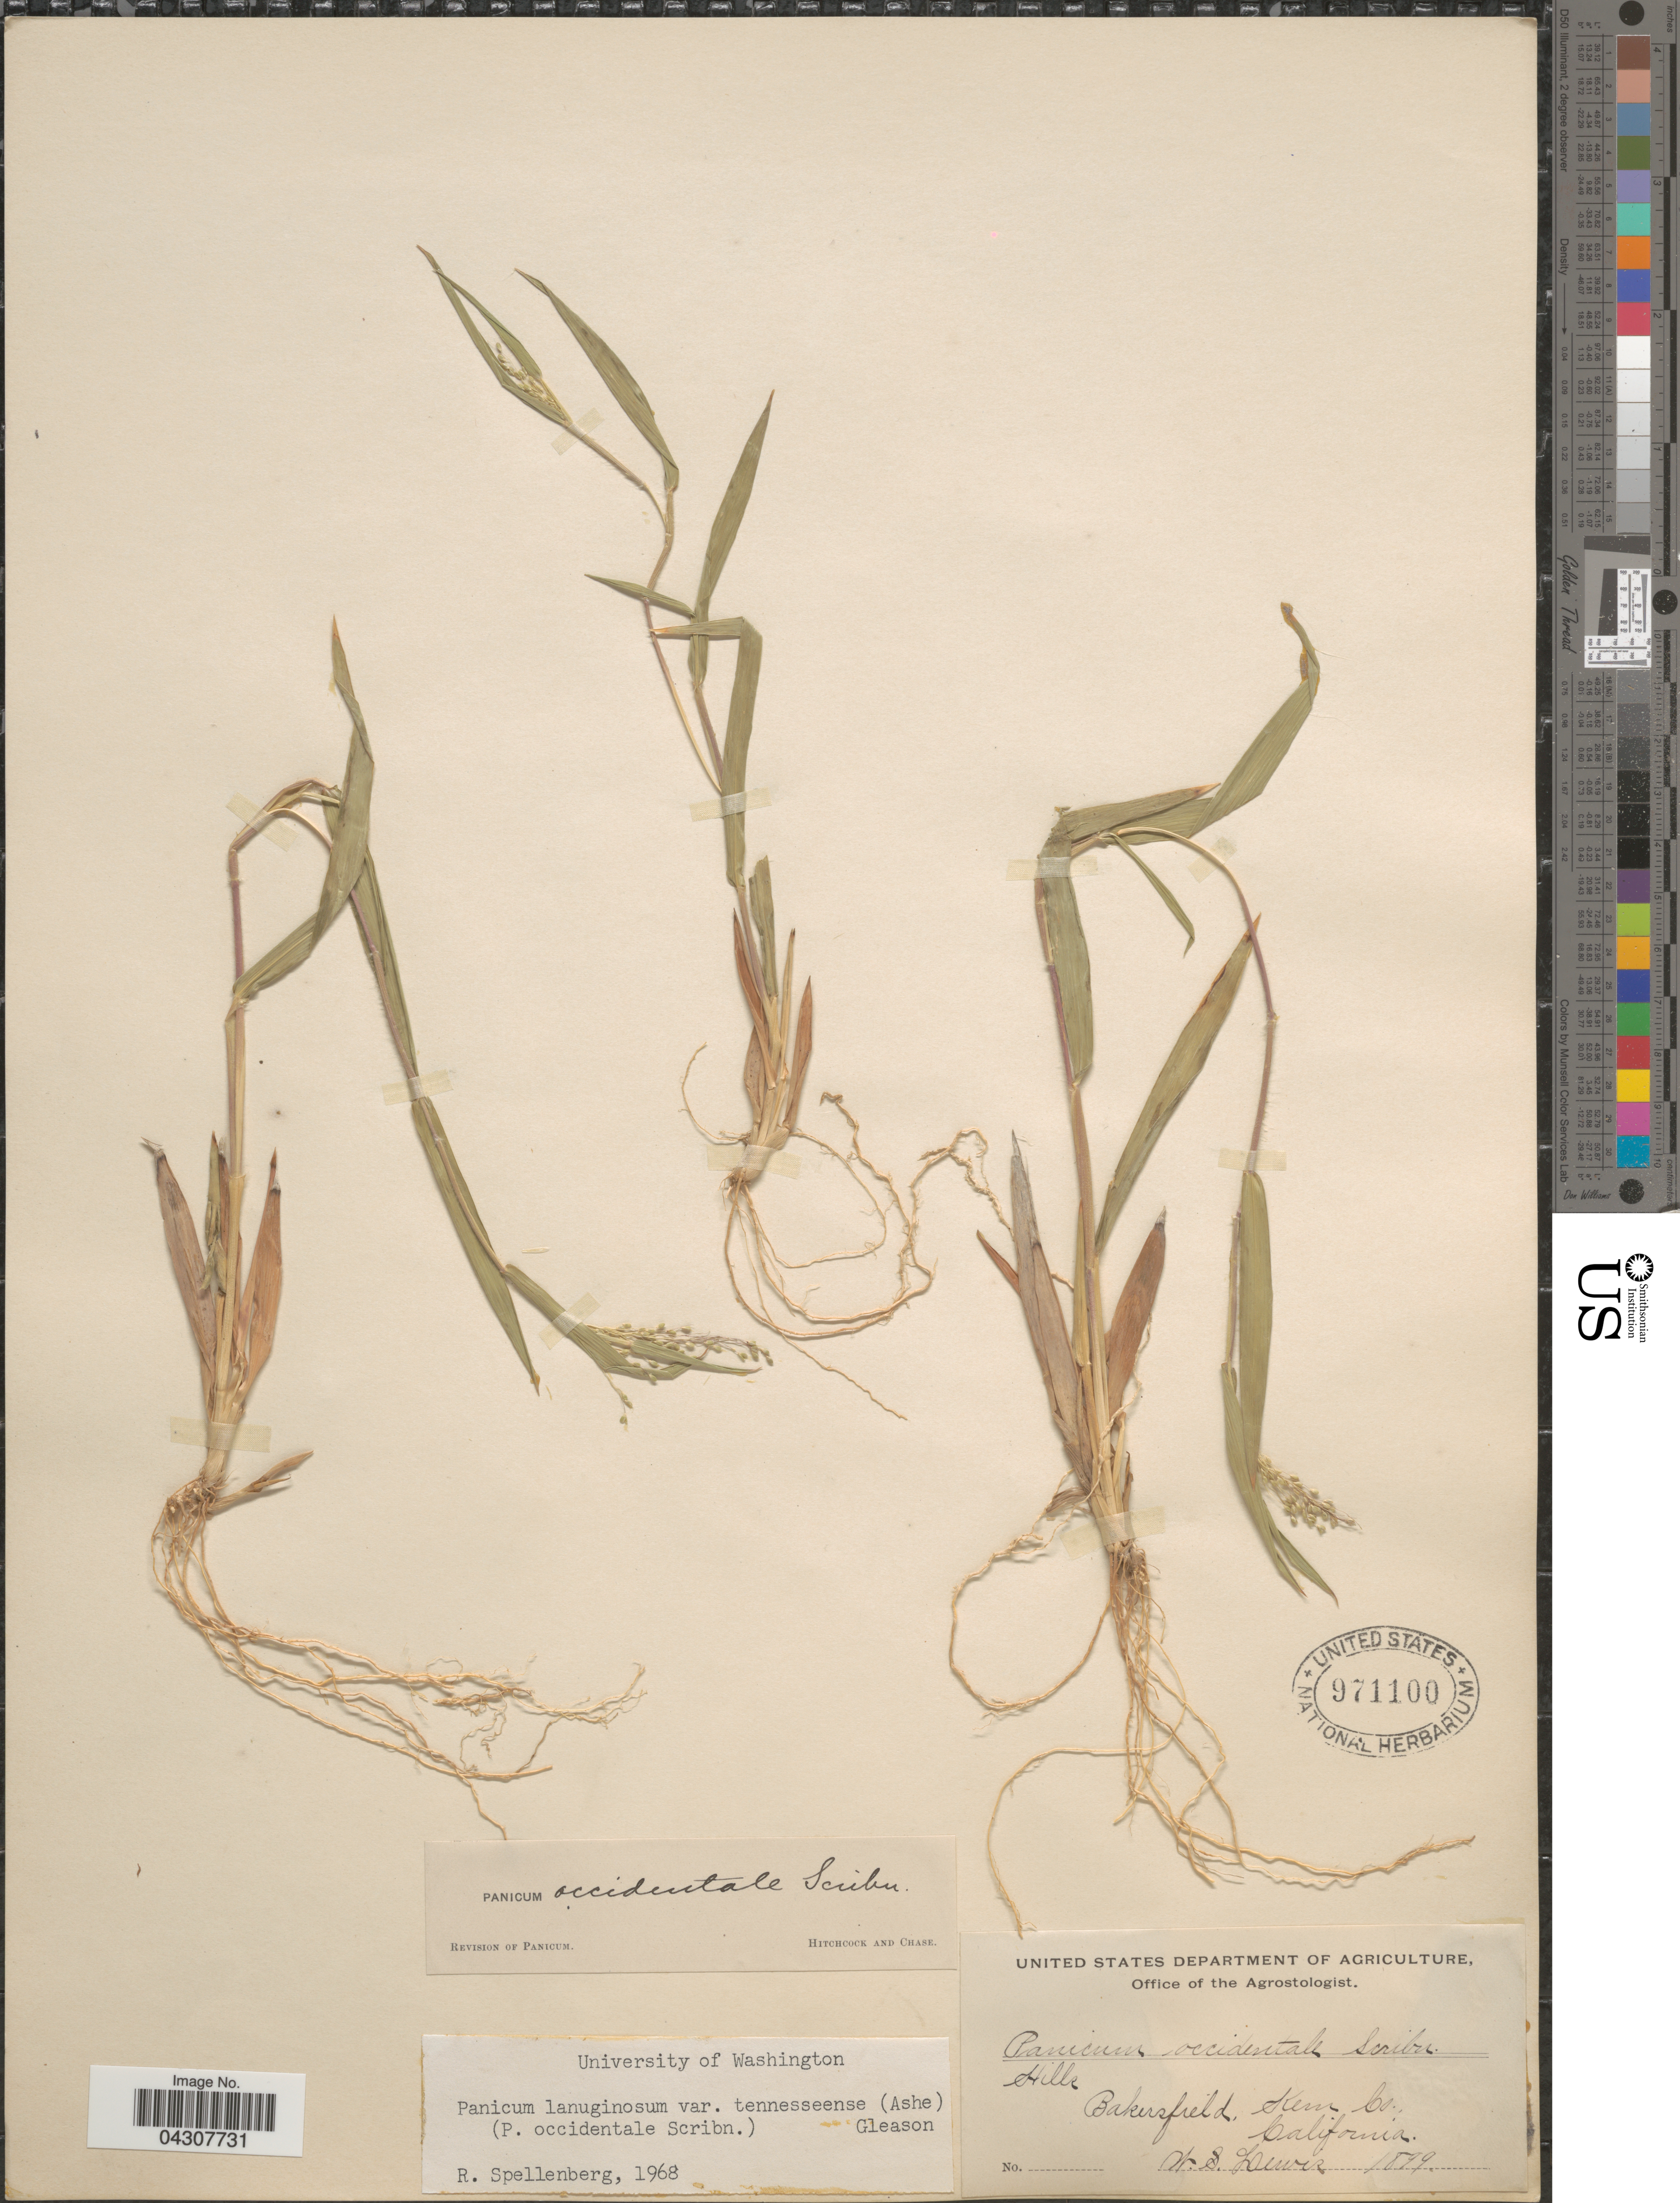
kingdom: Plantae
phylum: Tracheophyta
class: Liliopsida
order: Poales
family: Poaceae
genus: Dichanthelium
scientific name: Dichanthelium acuminatum var. acuminatum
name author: (Sw.) Gould & C.A. Clark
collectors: W. Lewis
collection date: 1899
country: United States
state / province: California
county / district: Kern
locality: Bakersfield. Kern Co.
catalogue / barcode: US 971100